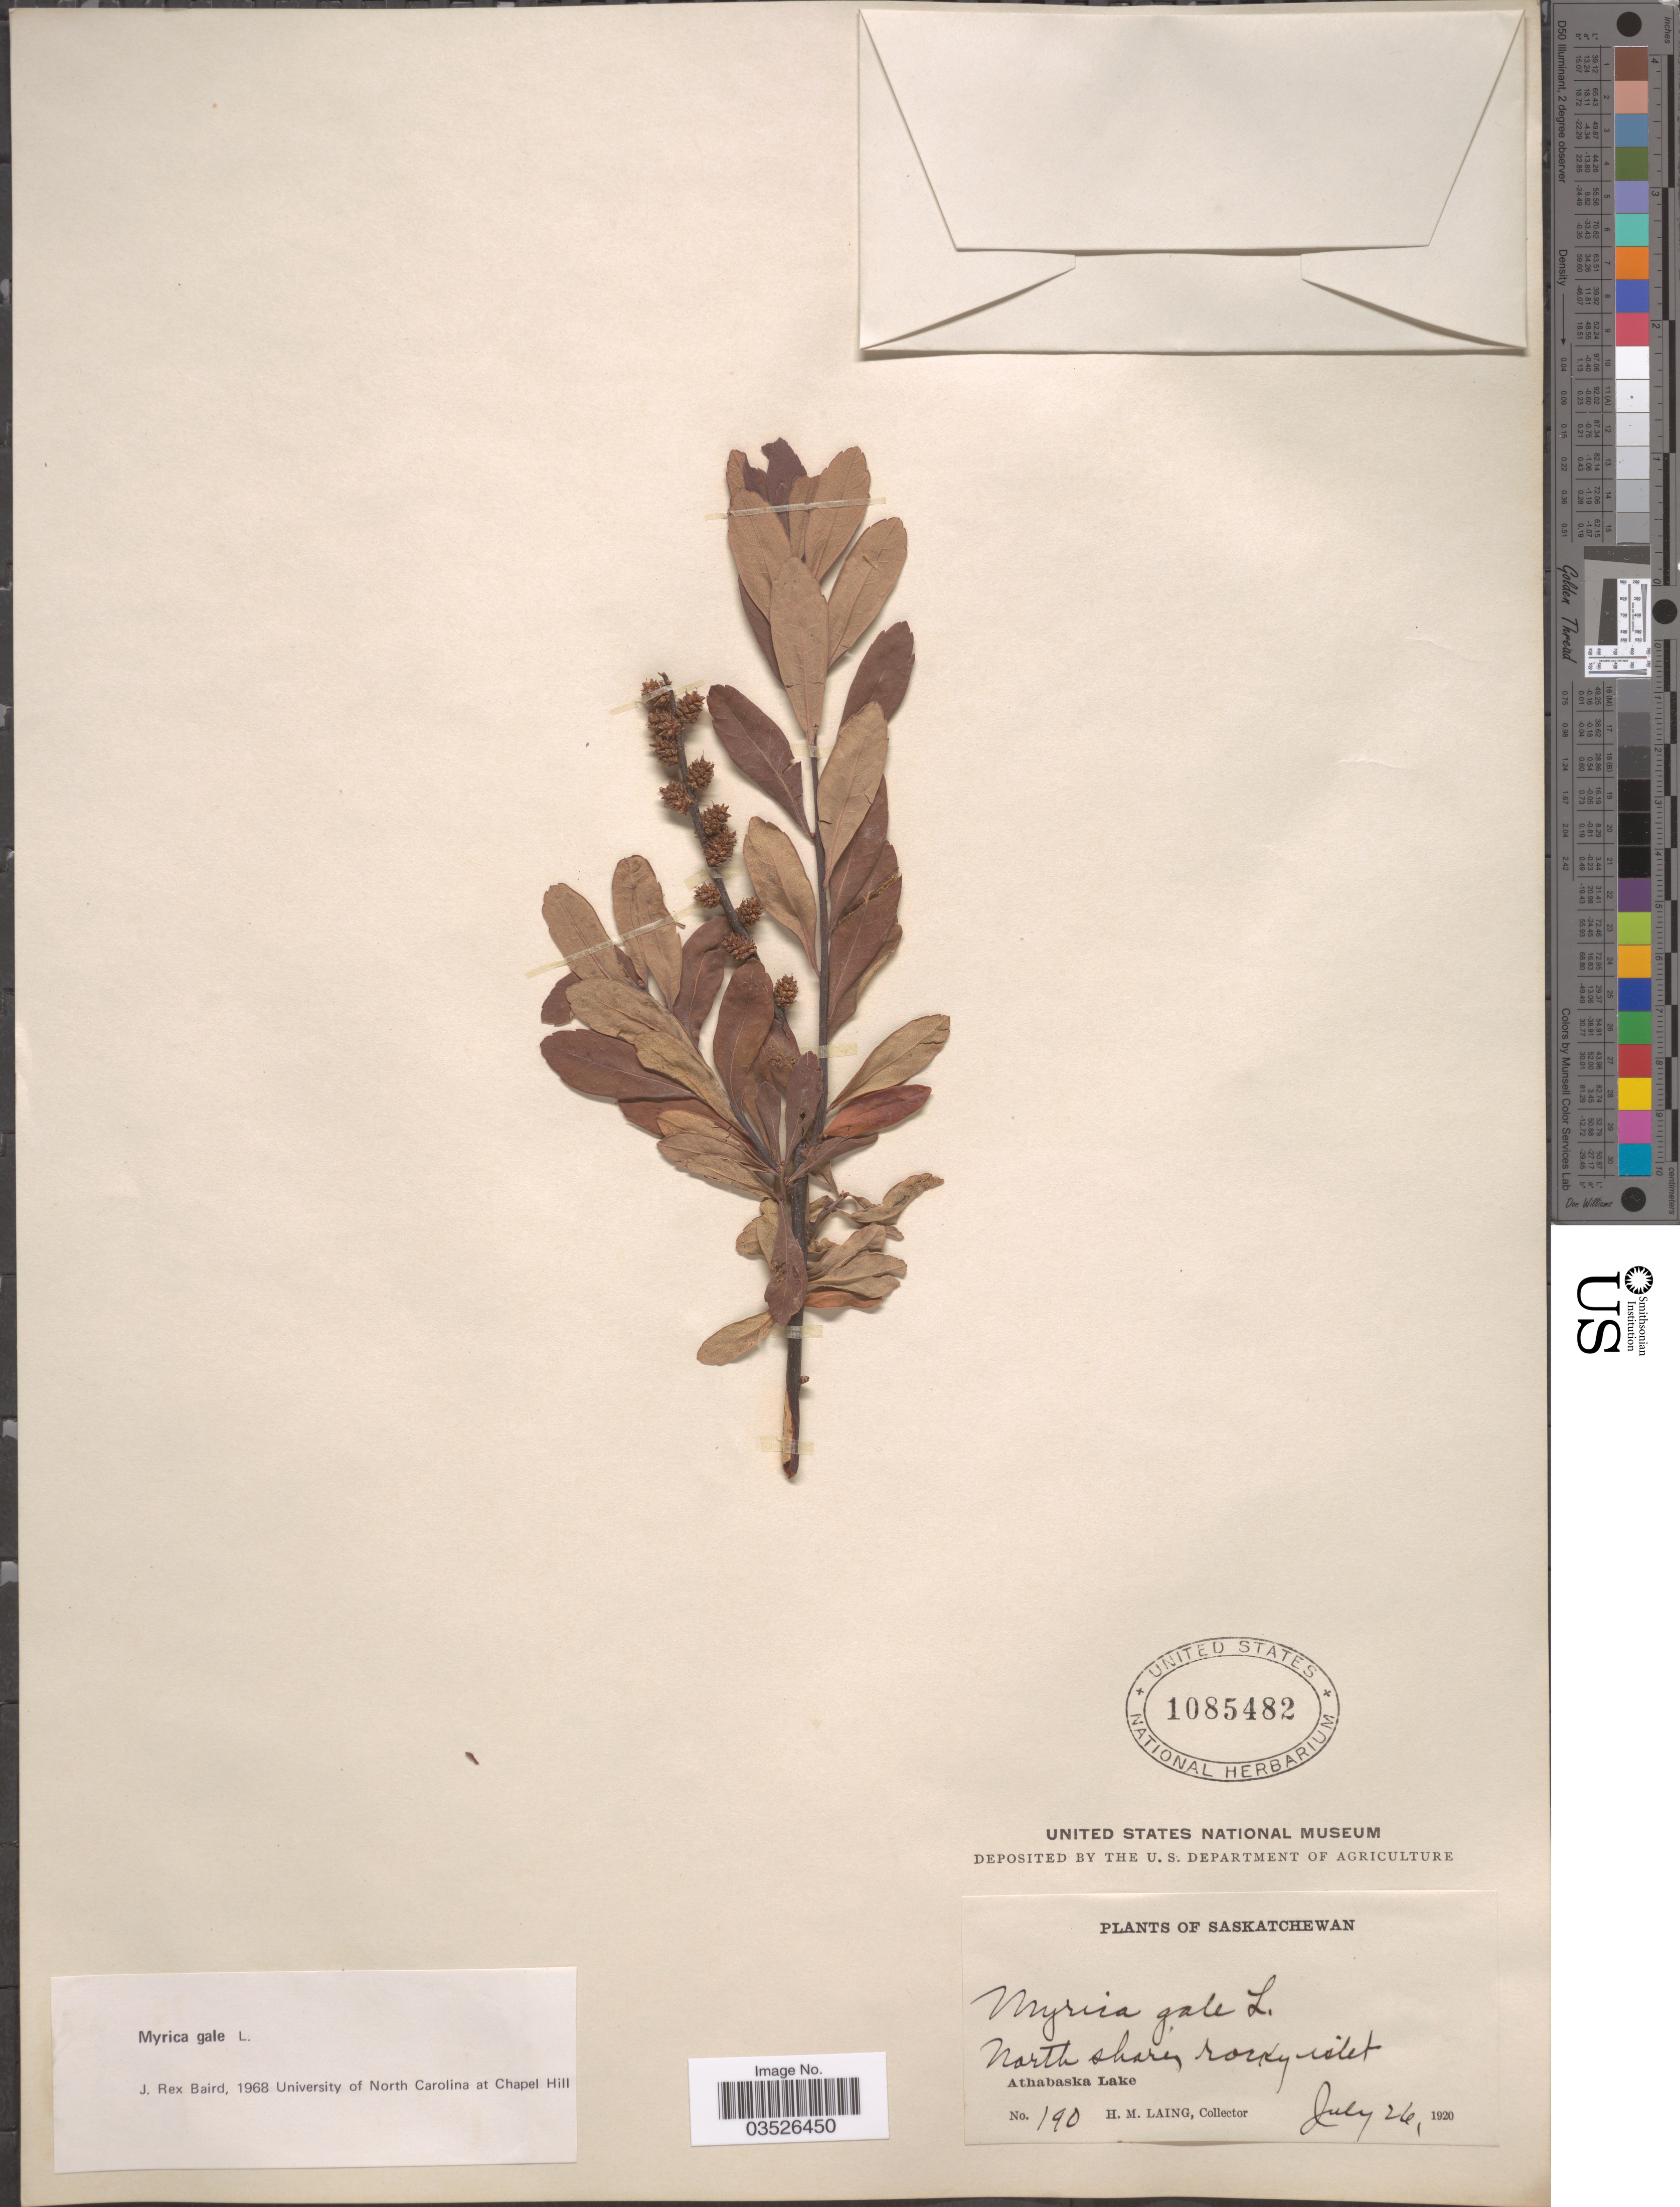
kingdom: Plantae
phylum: Tracheophyta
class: Magnoliopsida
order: Fagales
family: Myricaceae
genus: Myrica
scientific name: Myrica gale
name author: L.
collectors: H. Laing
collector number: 190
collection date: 1920-07-26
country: Canada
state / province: Saskatchewan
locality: North shares rocky islet. Athabaska Lake.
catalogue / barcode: US 1085482